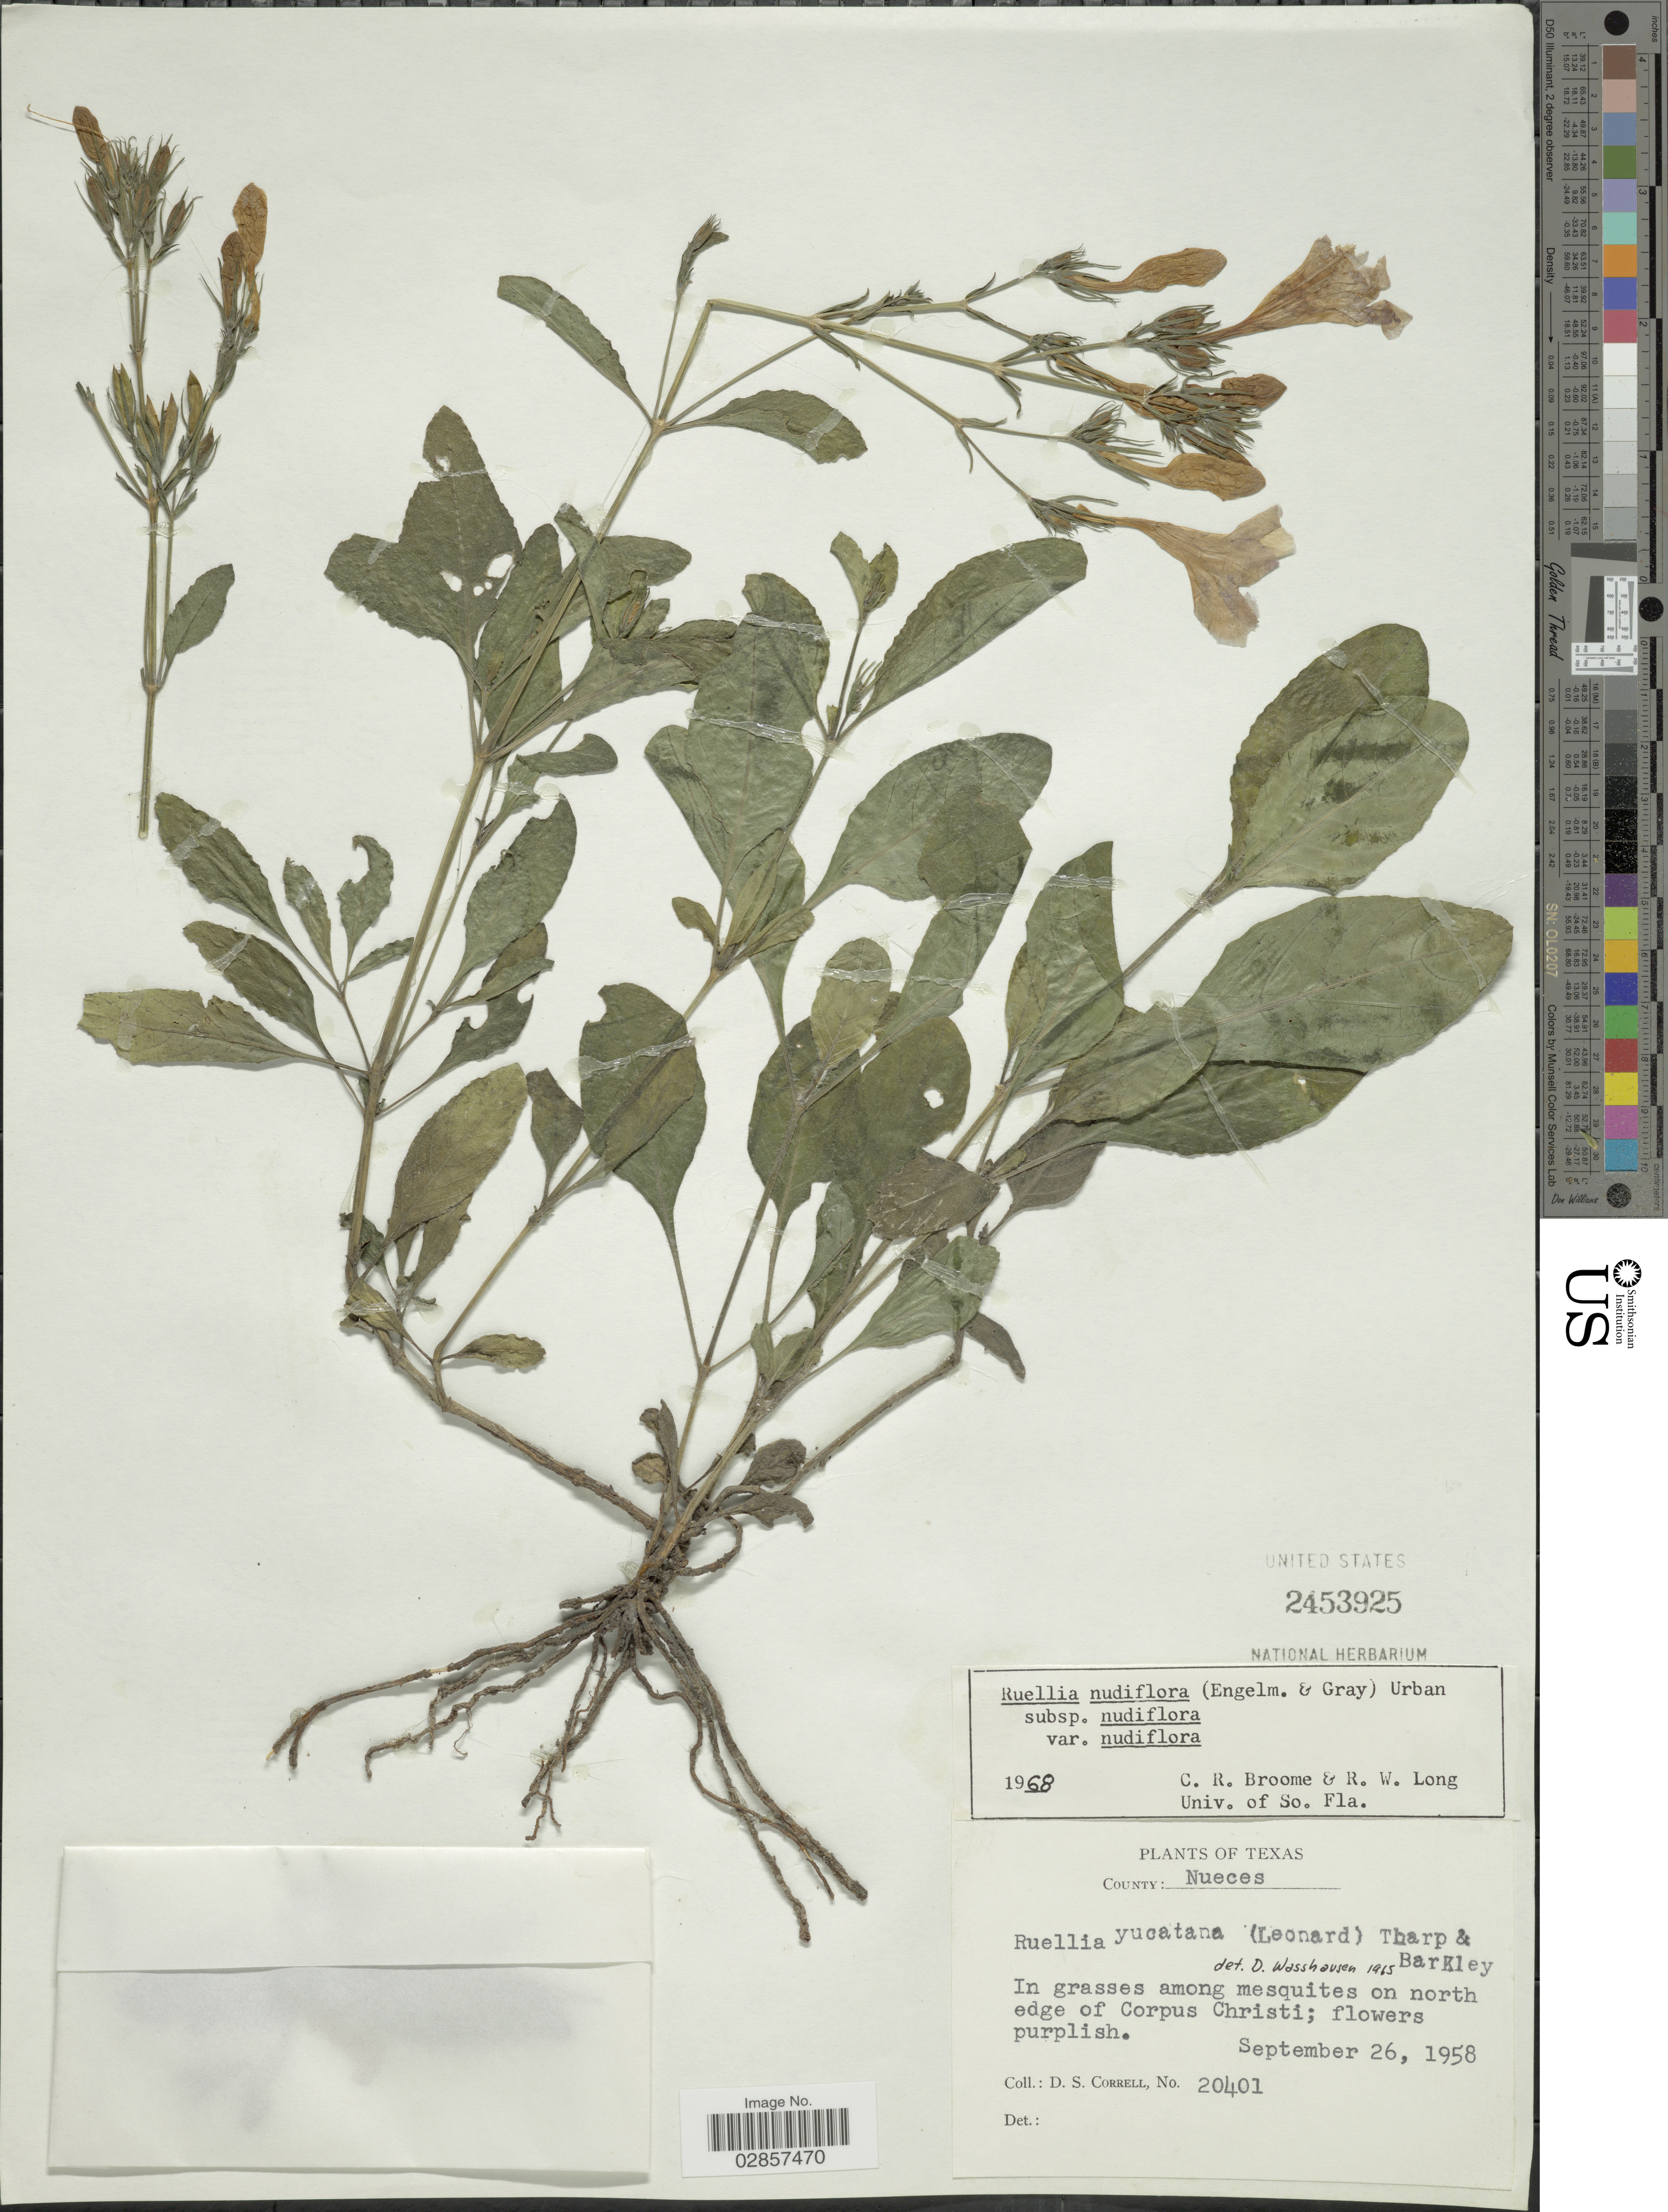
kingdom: Plantae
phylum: Tracheophyta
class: Magnoliopsida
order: Lamiales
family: Acanthaceae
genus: Ruellia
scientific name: Ruellia nudiflora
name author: (Engelm. & A. Gray) Urb.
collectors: D. S. Correll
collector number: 20401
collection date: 1958-09-26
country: United States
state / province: Texas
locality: County: Nueces, In grasses among mesquites on north edge of Corpus Christi.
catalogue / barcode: US 2453925